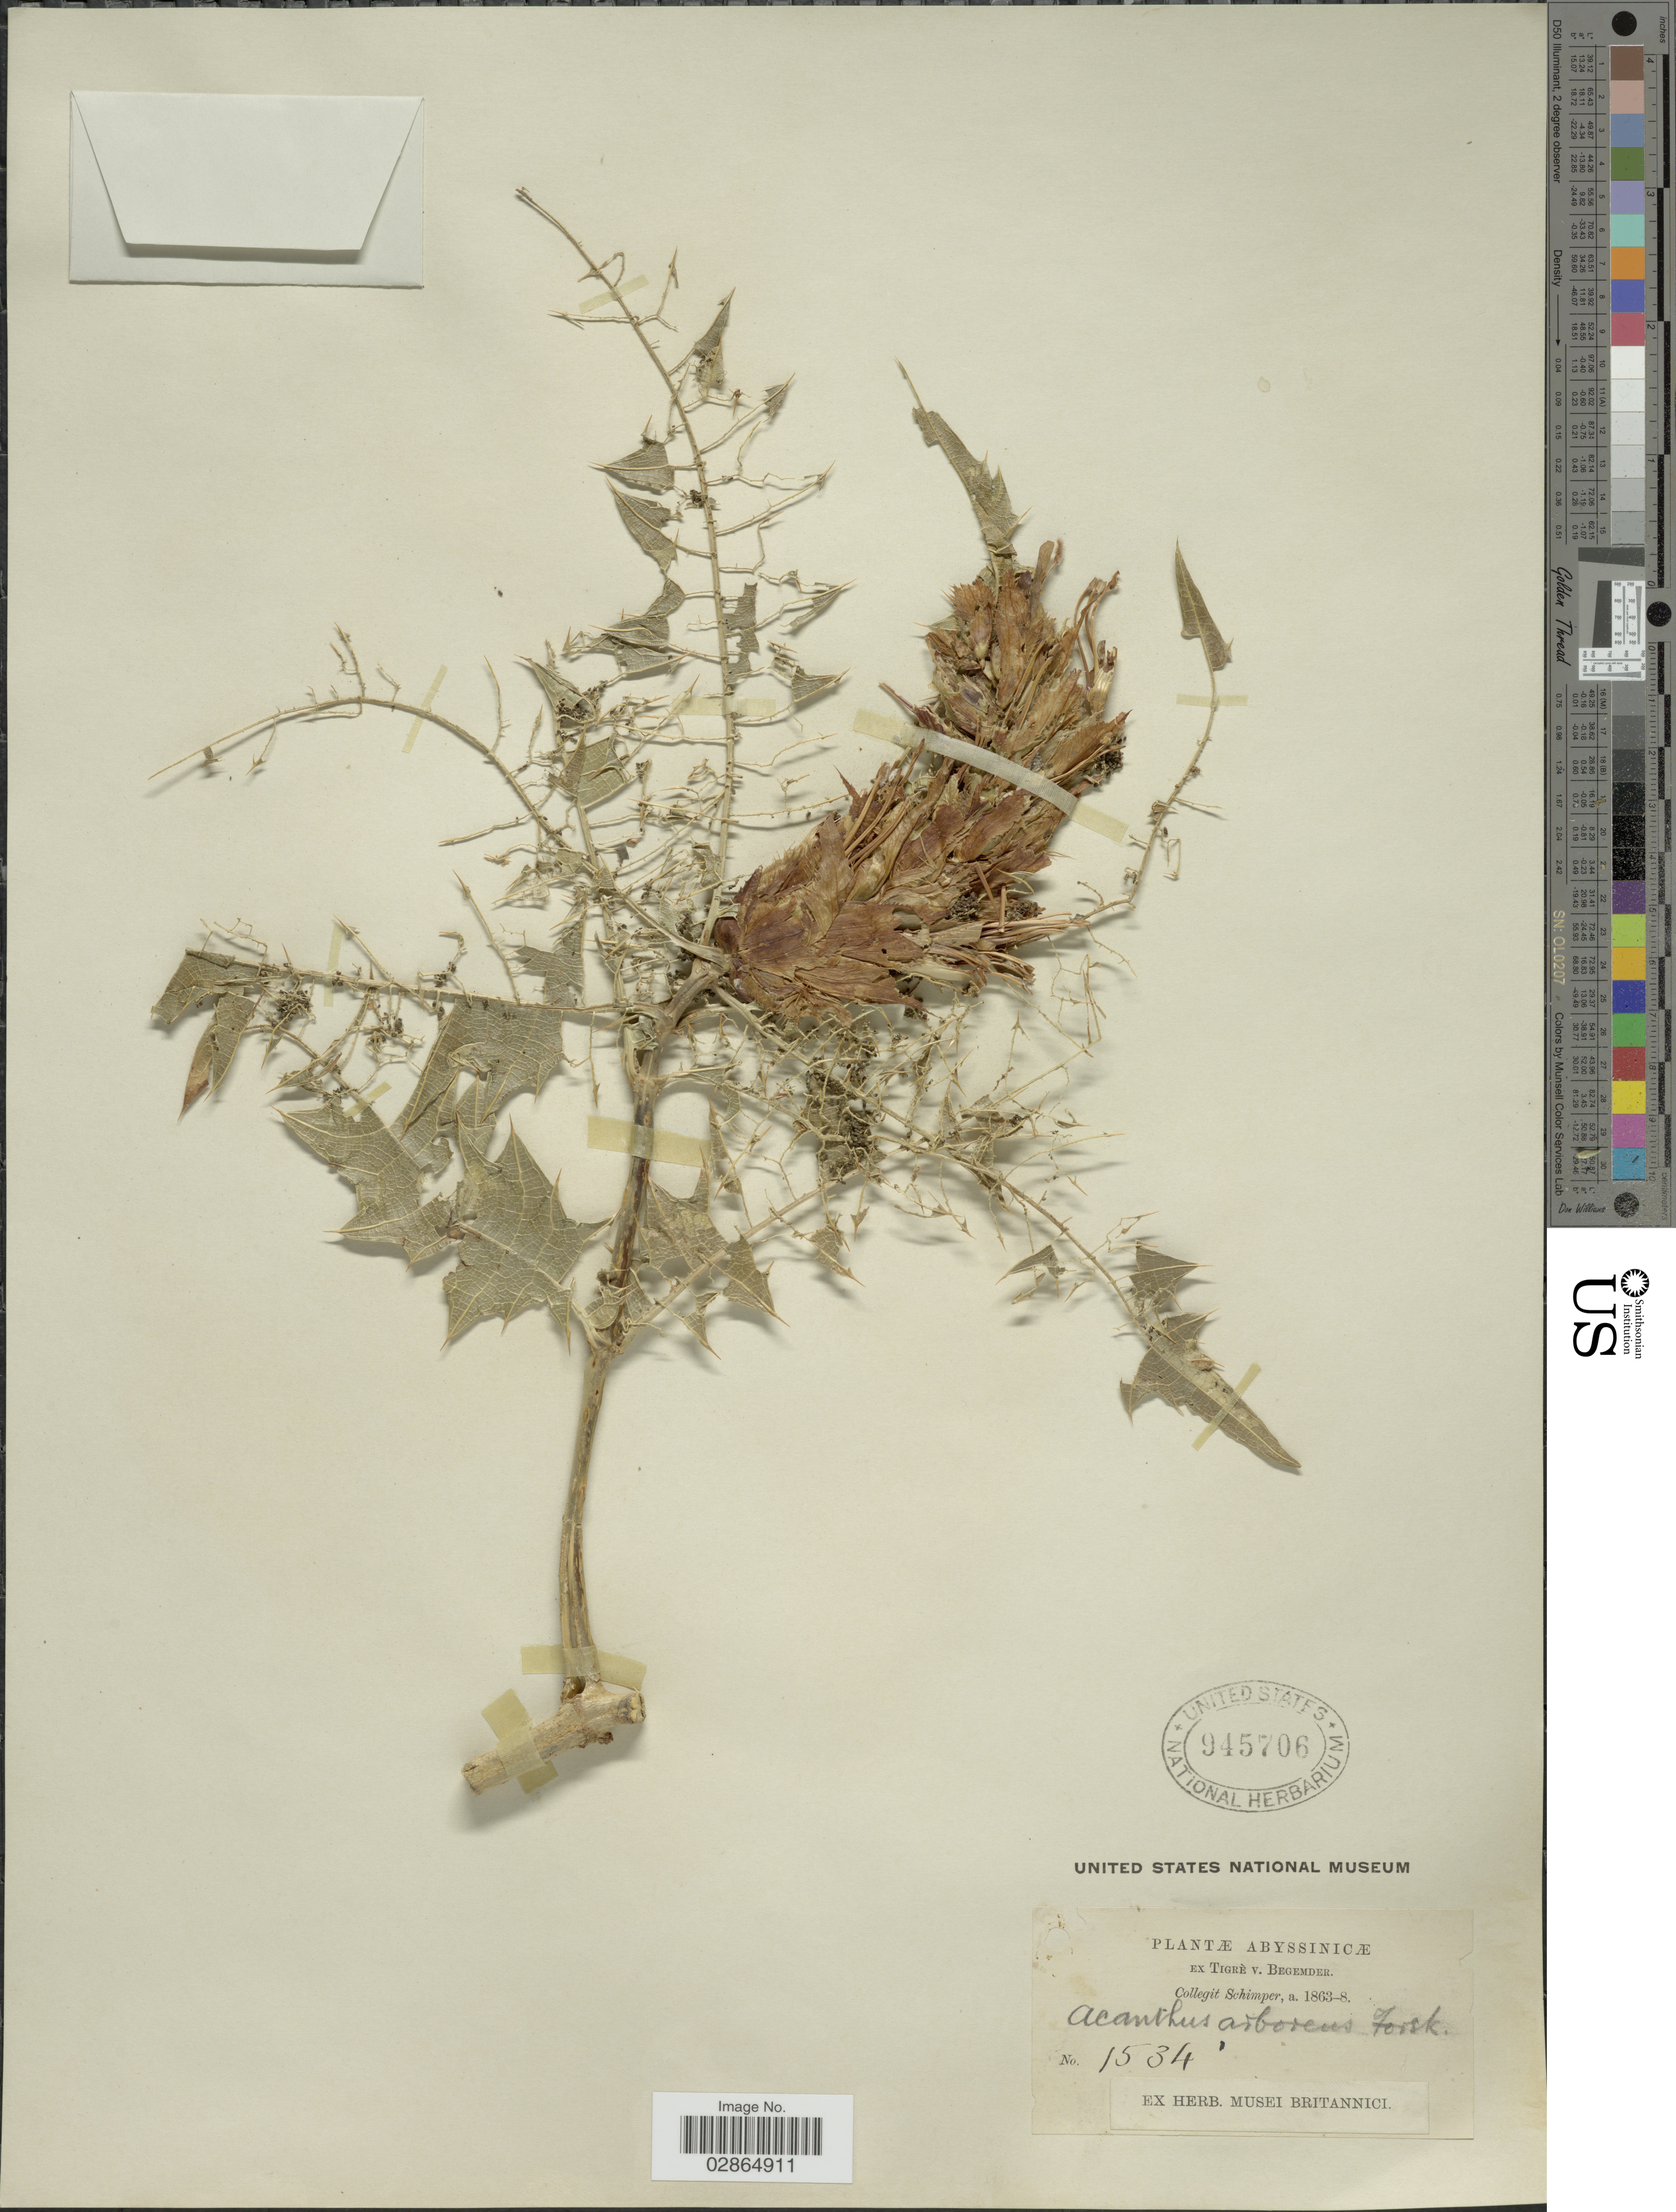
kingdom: Plantae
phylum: Tracheophyta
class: Magnoliopsida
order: Lamiales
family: Acanthaceae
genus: Acanthus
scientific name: Acanthus arboreus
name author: Forssk.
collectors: -. Schimper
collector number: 1534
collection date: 1863/1868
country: Eritrea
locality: Abyssinicae.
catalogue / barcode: US 945706